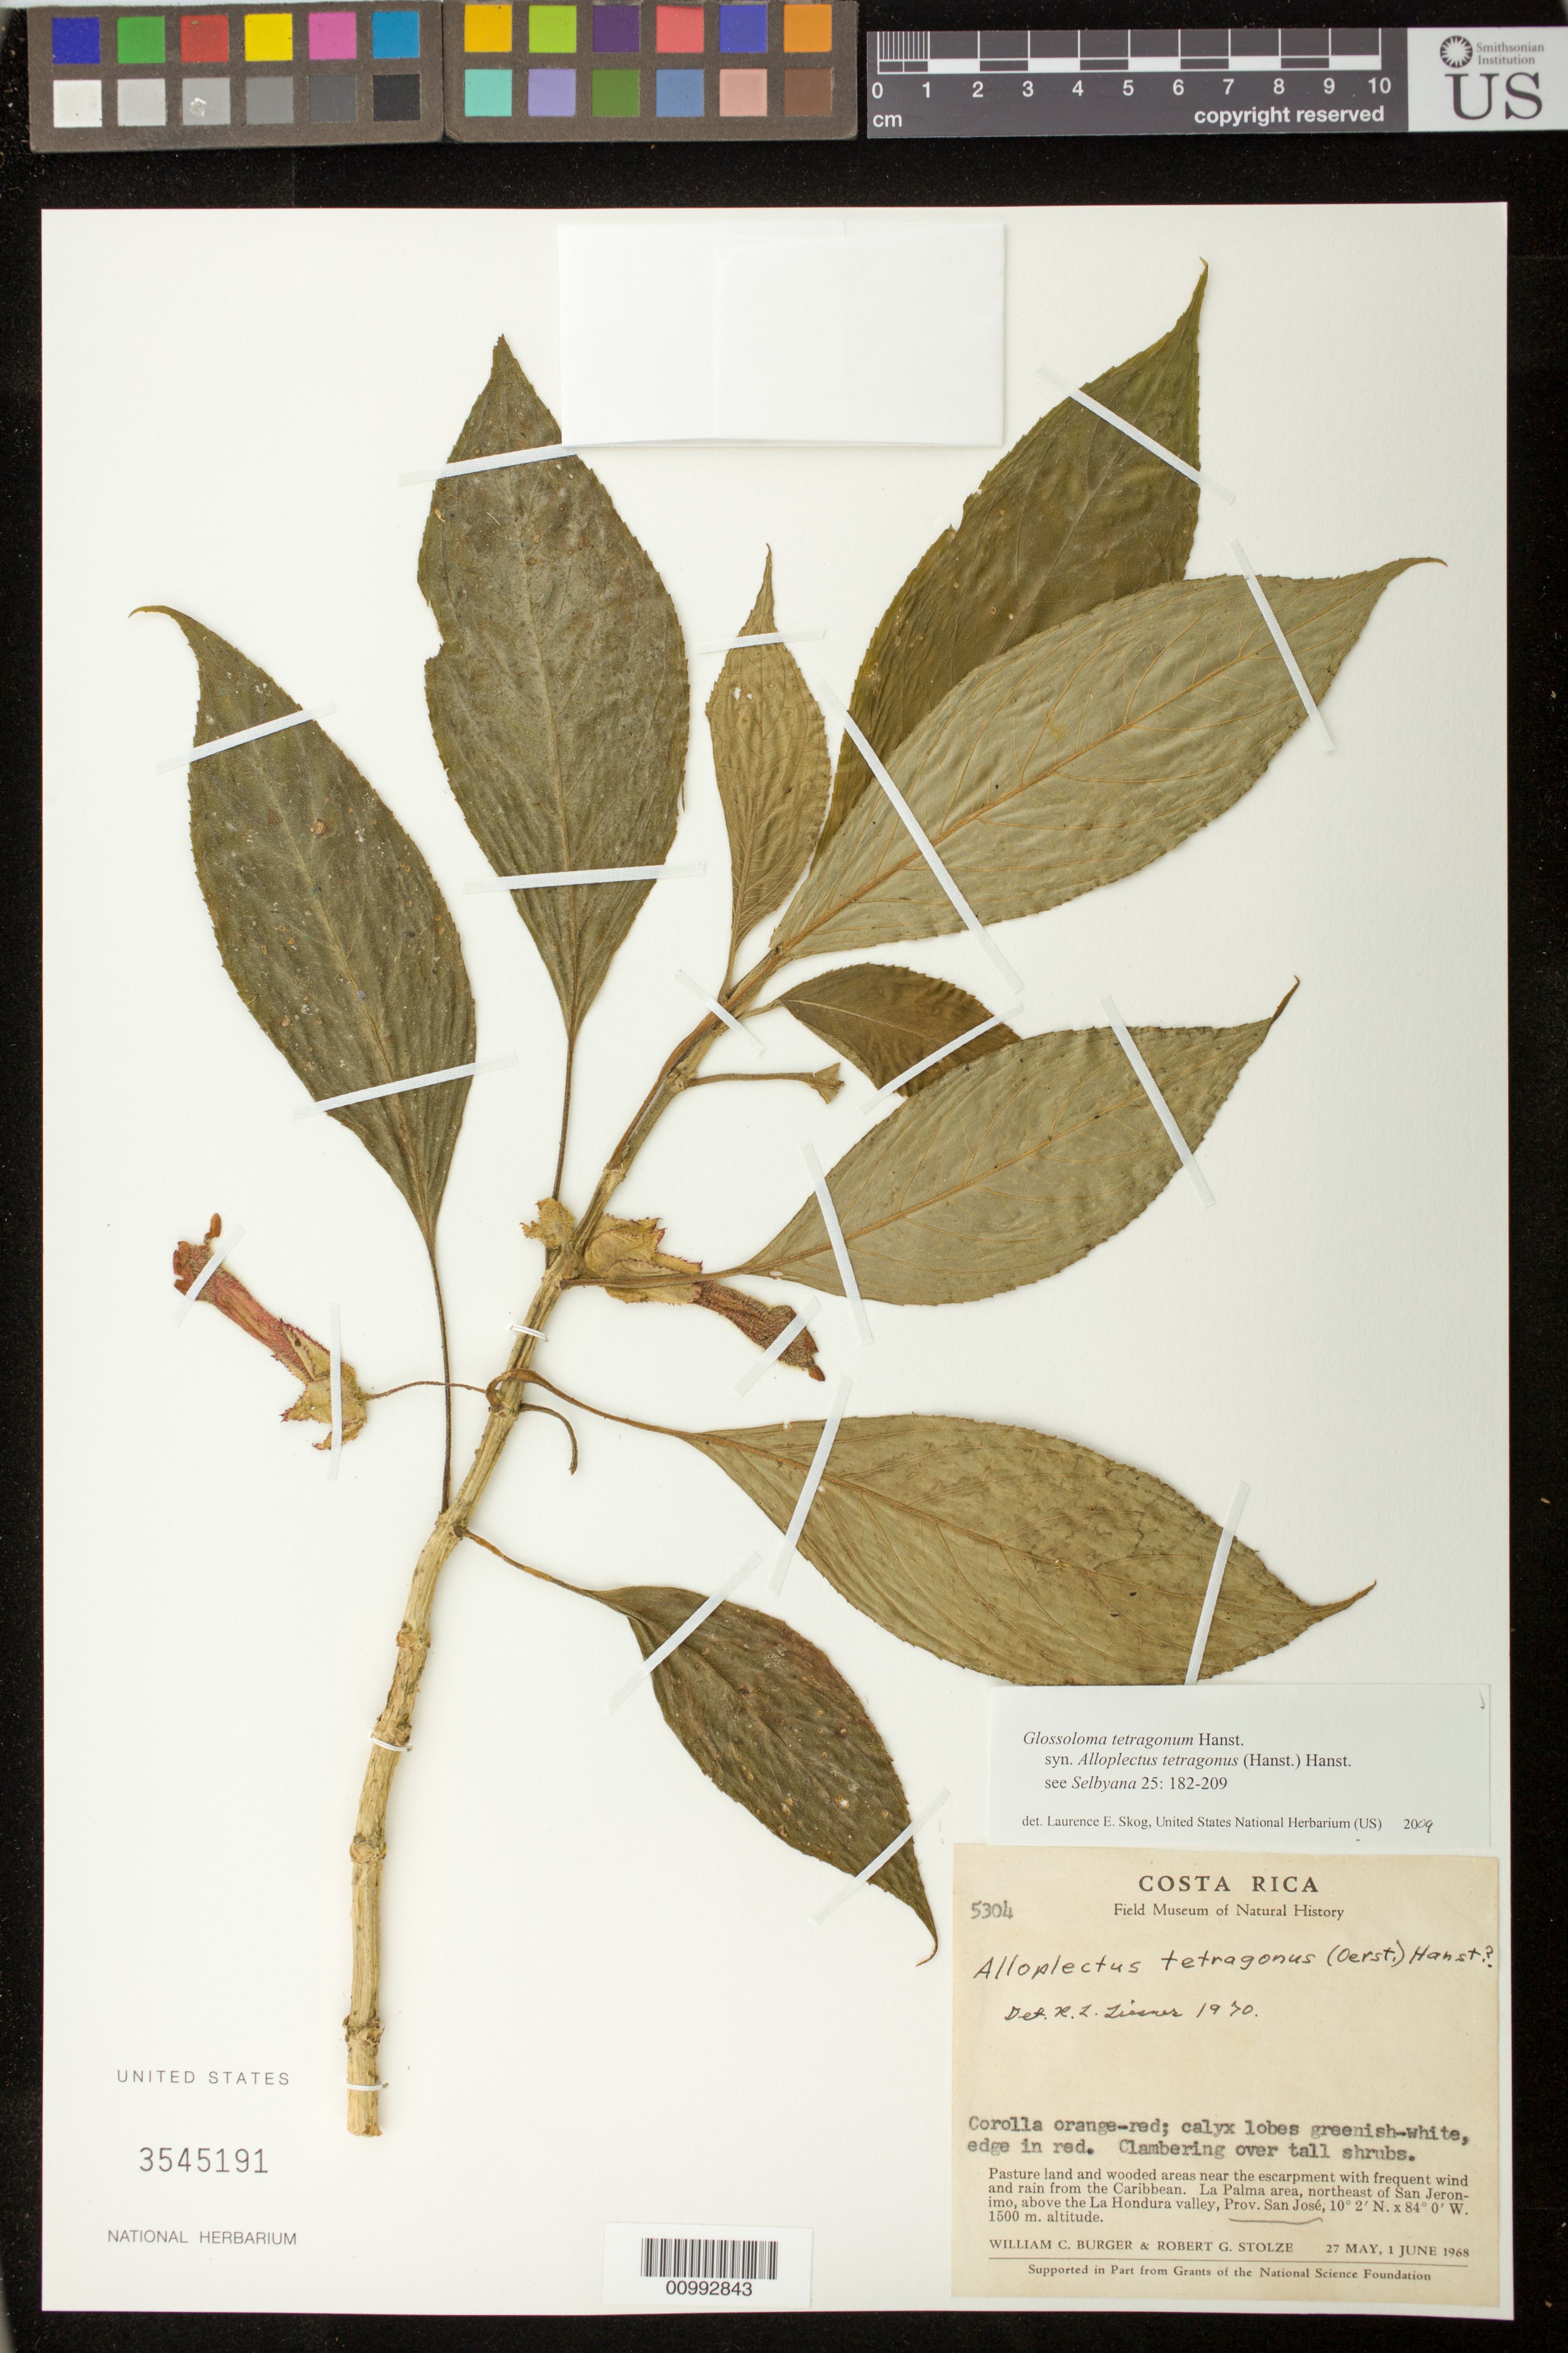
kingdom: Plantae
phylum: Tracheophyta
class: Magnoliopsida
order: Lamiales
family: Gesneriaceae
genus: Glossoloma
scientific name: Glossoloma tetragonum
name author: Hanst.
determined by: Skog, Laurence E.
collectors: W. Burger & R. G. Stolze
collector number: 5304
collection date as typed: May-Jun 1968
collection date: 1968-05/1968-06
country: Costa Rica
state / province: San José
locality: La Palma area, northeast of San Jeronimo, above the La Hondura Valley, Prov. San José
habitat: Pasture land and wooded areas near the escarpment with frequent wind and rain from the Caribbean [F sheet only?: "on a steep wet deeply shaded slope"]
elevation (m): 1500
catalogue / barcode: US 3545191